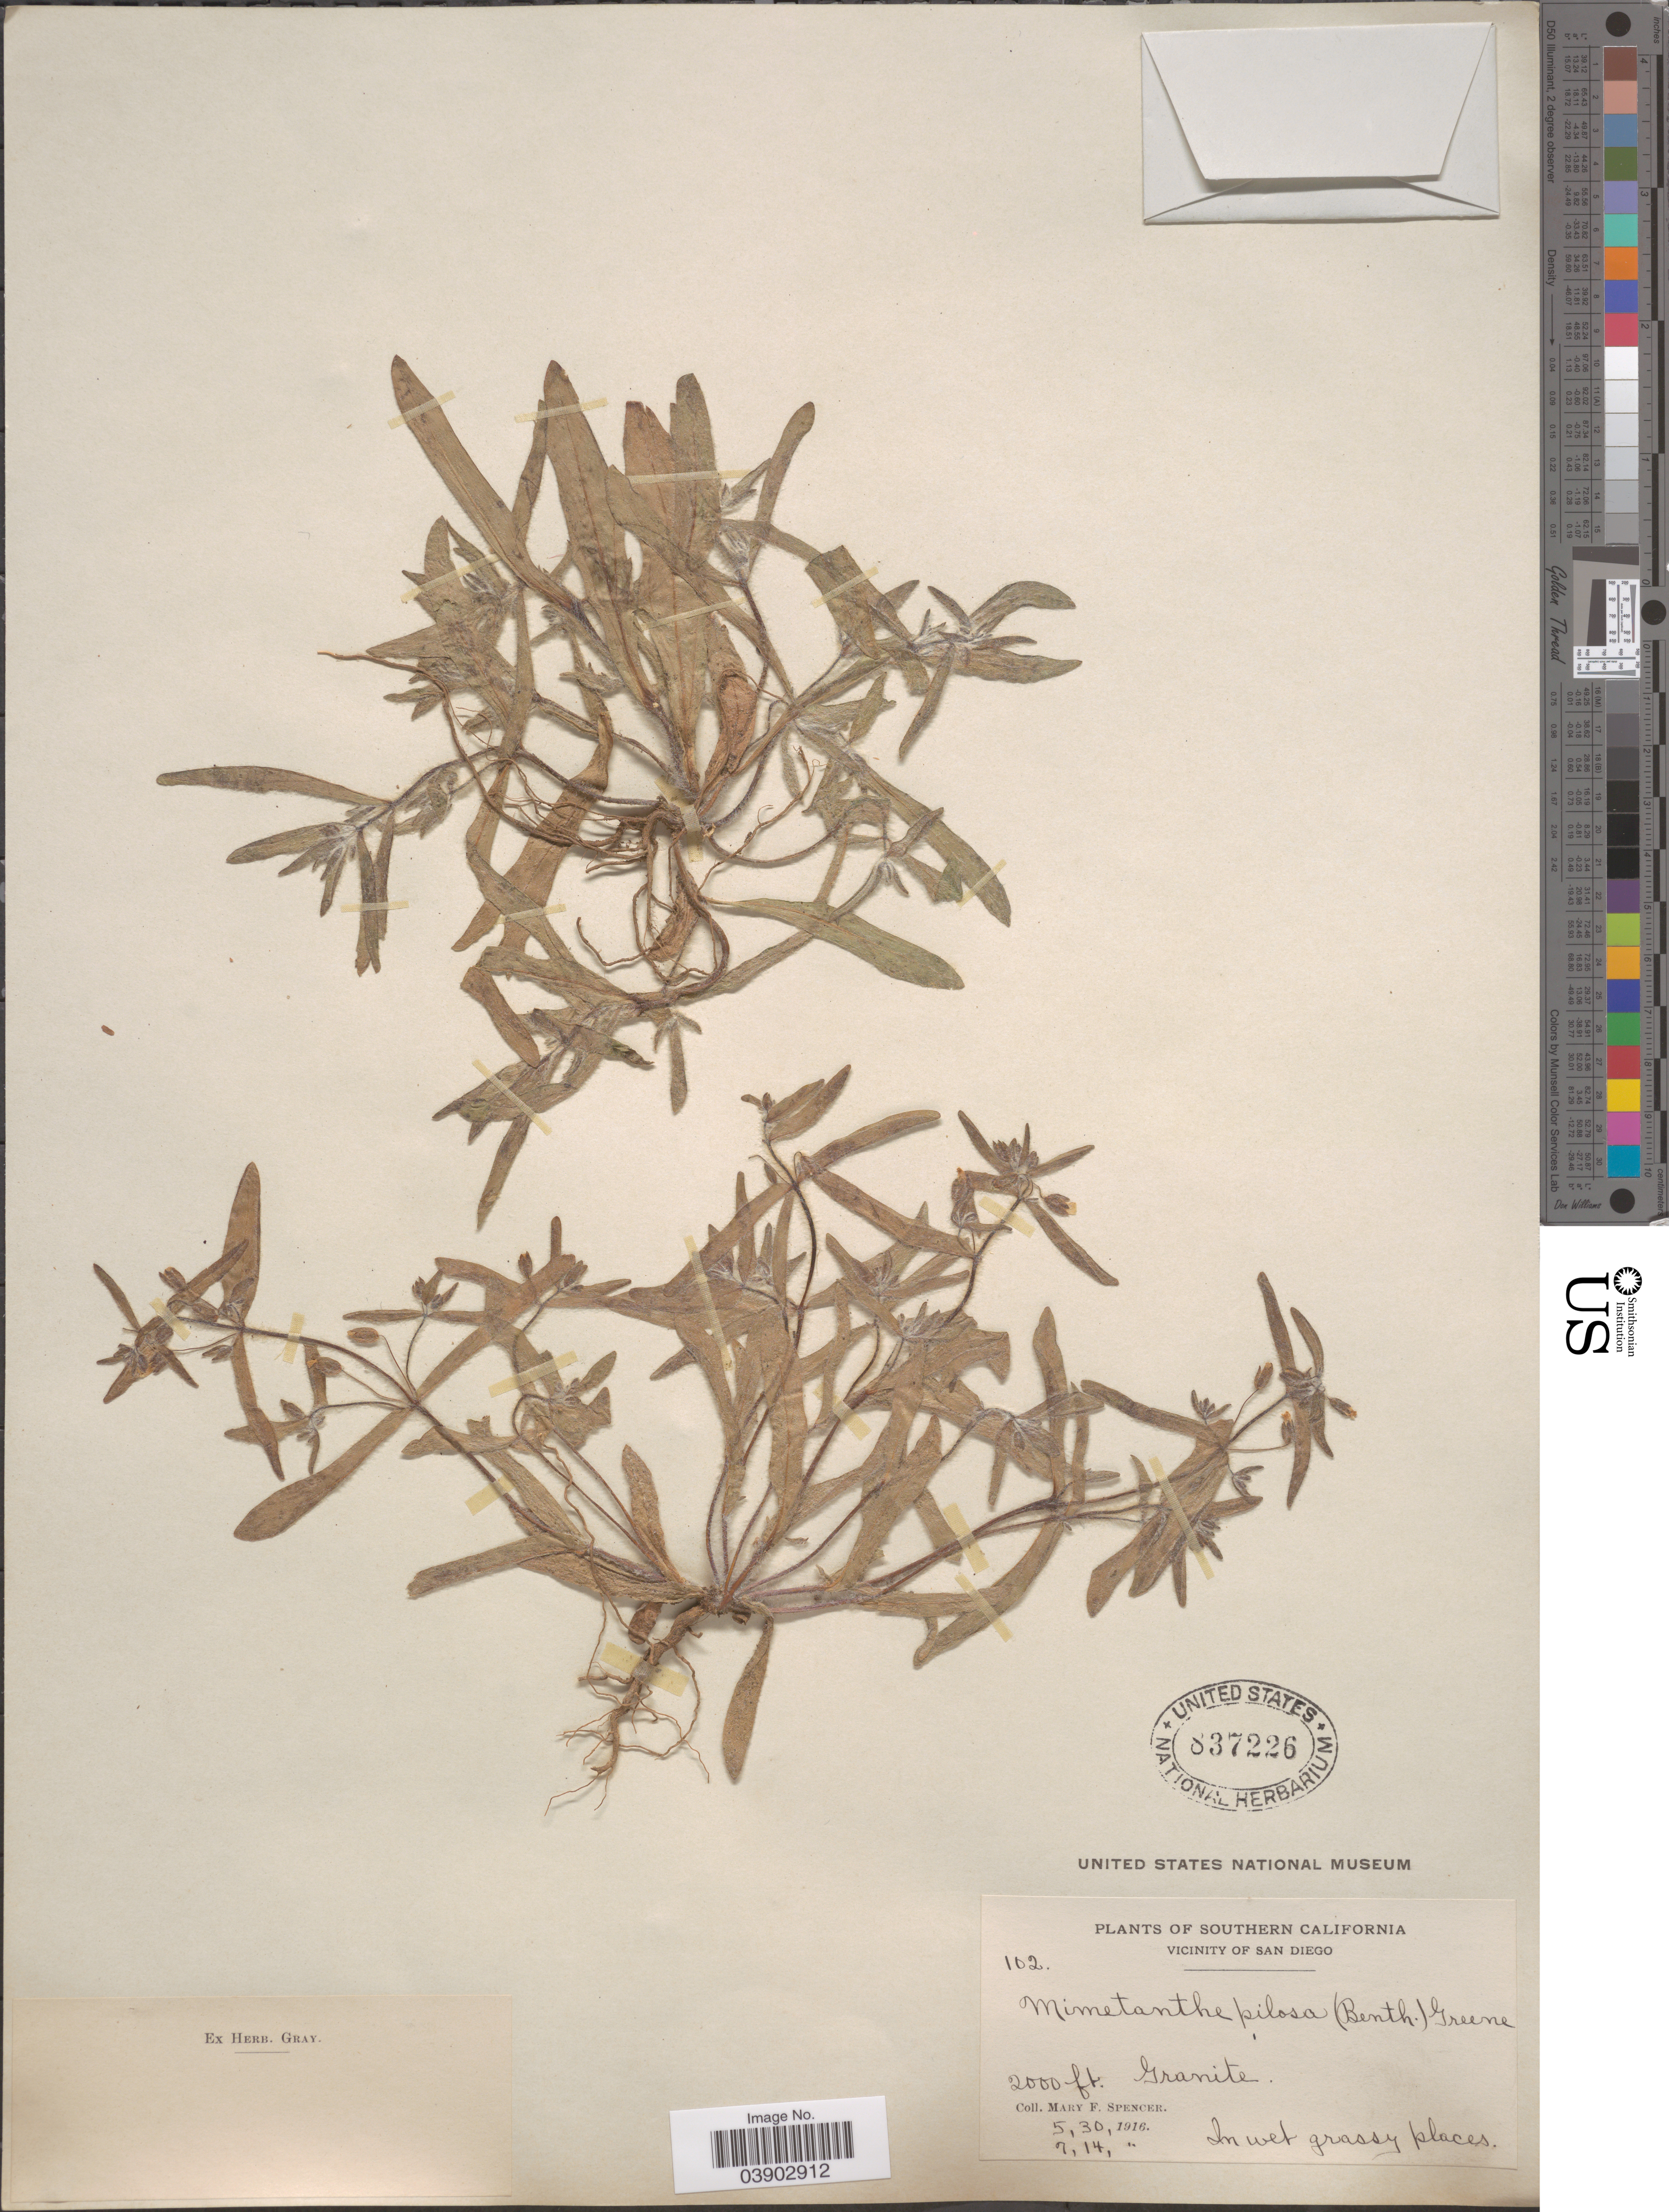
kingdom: Plantae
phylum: Tracheophyta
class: Magnoliopsida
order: Lamiales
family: Phrymaceae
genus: Mimetanthe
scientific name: Mimetanthe pilosa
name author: (Benth.) Greene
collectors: M. Spencer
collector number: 102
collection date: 1916-05-30/1916-07-14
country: United States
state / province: California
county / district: San Diego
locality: Southern California. Vicinity of San Diego.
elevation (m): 610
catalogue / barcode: US 837226